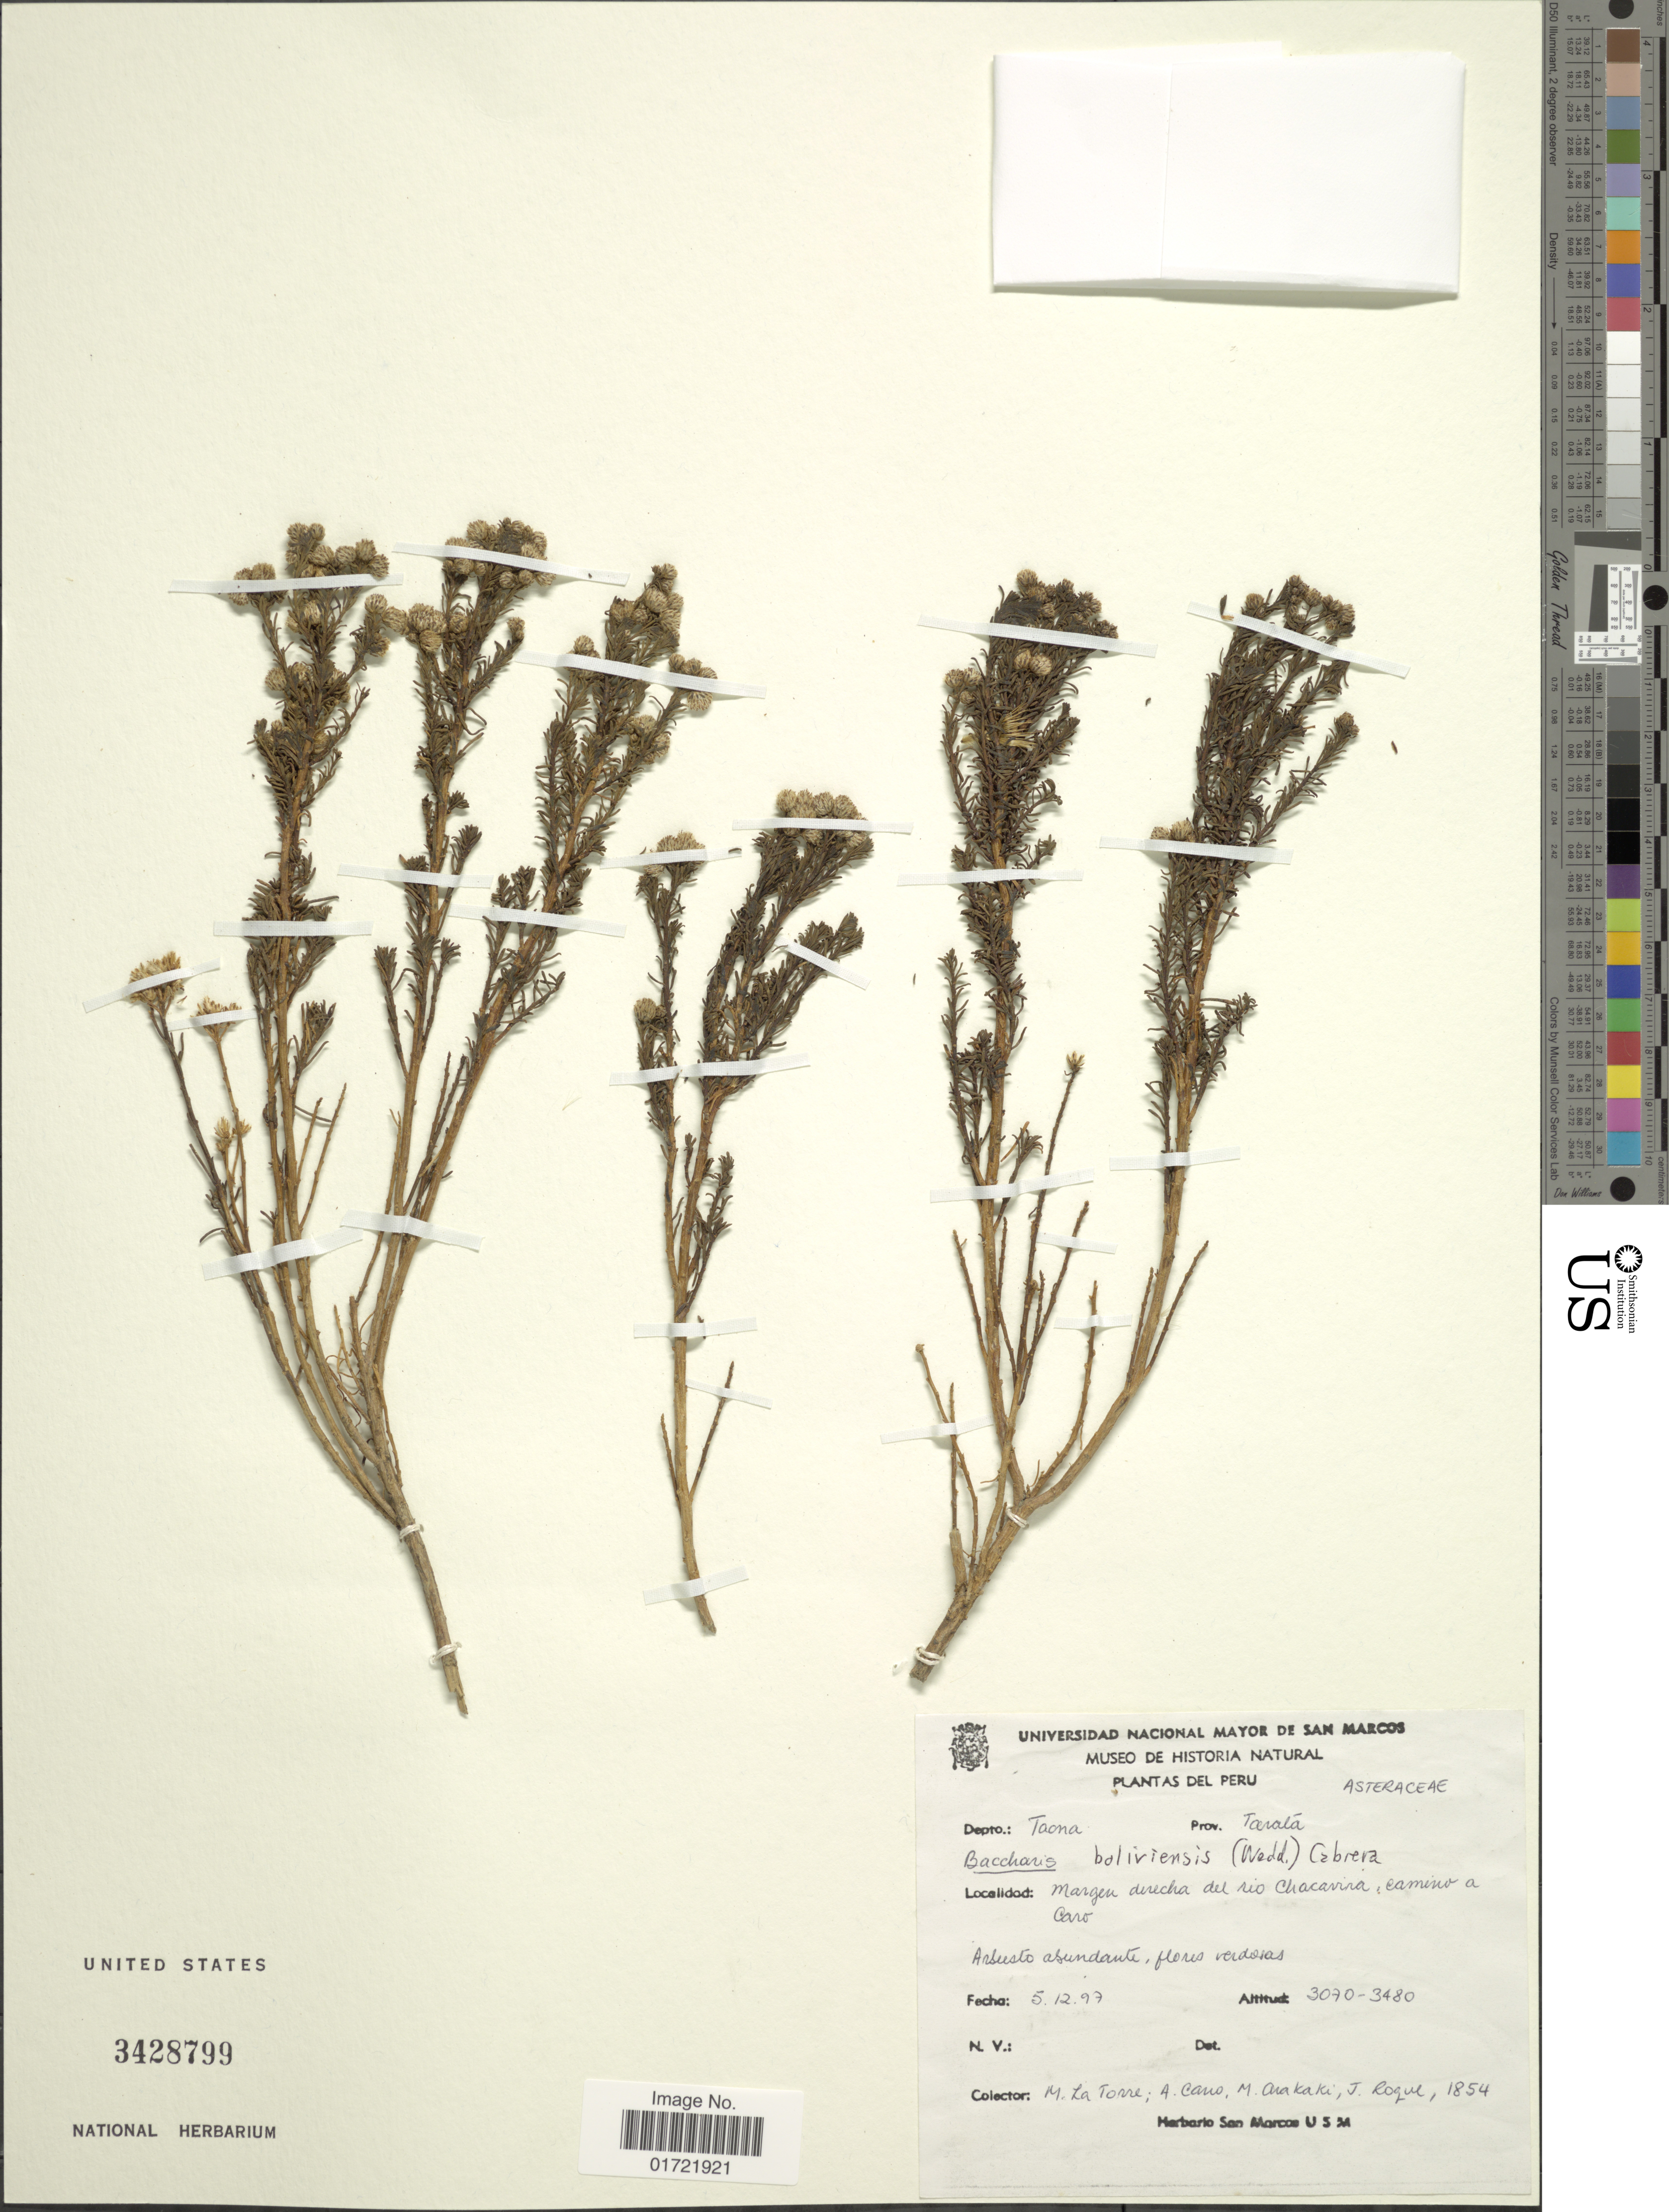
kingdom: Plantae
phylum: Tracheophyta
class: Magnoliopsida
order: Asterales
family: Asteraceae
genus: Baccharis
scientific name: Baccharis bolivensis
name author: (Wedd.) Cabrera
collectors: M. I. La Torre, A. Cano, M. Arakaki & J. Roque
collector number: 1854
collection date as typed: Transcribed d/m/y: 5/12/97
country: Peru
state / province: Tacna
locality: Margen derecha del Río Chacavira, camino a Caro, Prov. Tarata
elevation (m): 3070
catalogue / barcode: US 3428799